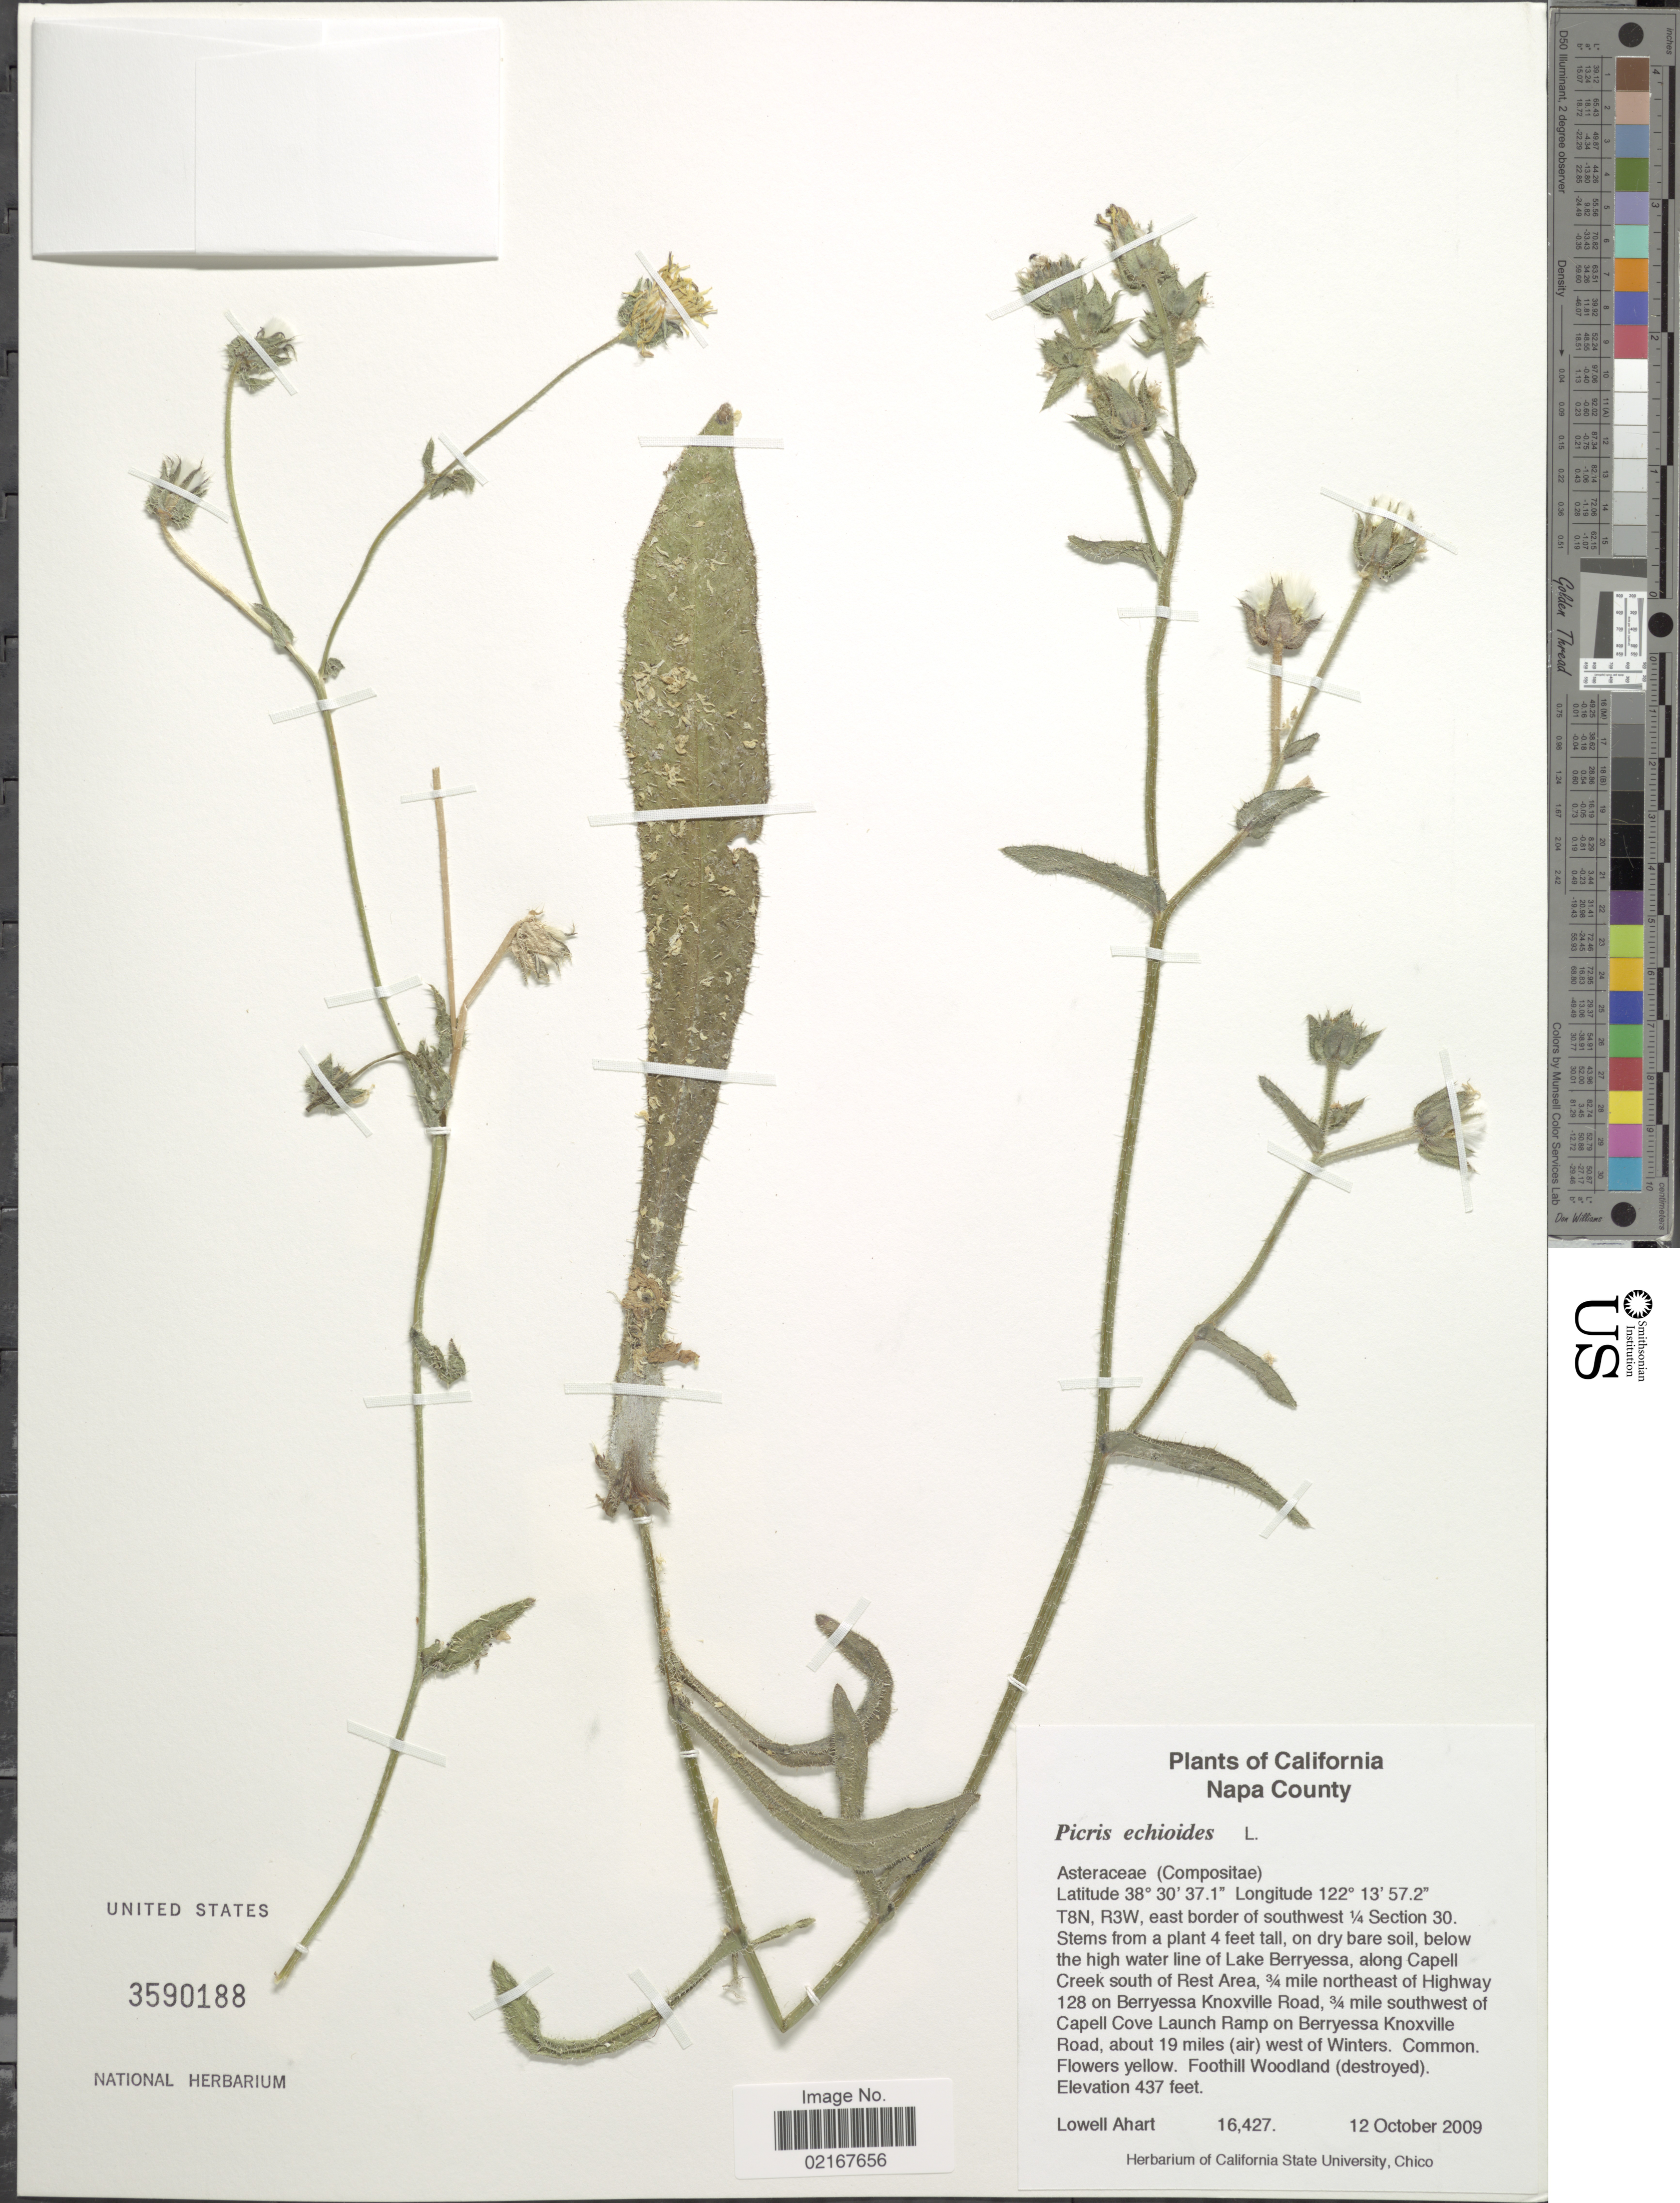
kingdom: Plantae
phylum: Tracheophyta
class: Magnoliopsida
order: Asterales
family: Asteraceae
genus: Helminthotheca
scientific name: Helminthotheca echioides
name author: (L.) Holub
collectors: L. Ahart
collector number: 16427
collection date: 2009-10-12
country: United States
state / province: California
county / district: Napa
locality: Napa County, T8N, R3W, east border of southwest 1/4 section 30, below the high water line of Lake Berryessa, along Capell Creek south of Rest Area, 3/4 mile northeast of Highway 128 on Berryessa Knoxville Road, 3/4 mile southwest of Capell Cove Launch Ramp on Berryessa Knoxville Road, about 19 miles (air) west of Winters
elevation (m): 133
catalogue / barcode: US 3590188